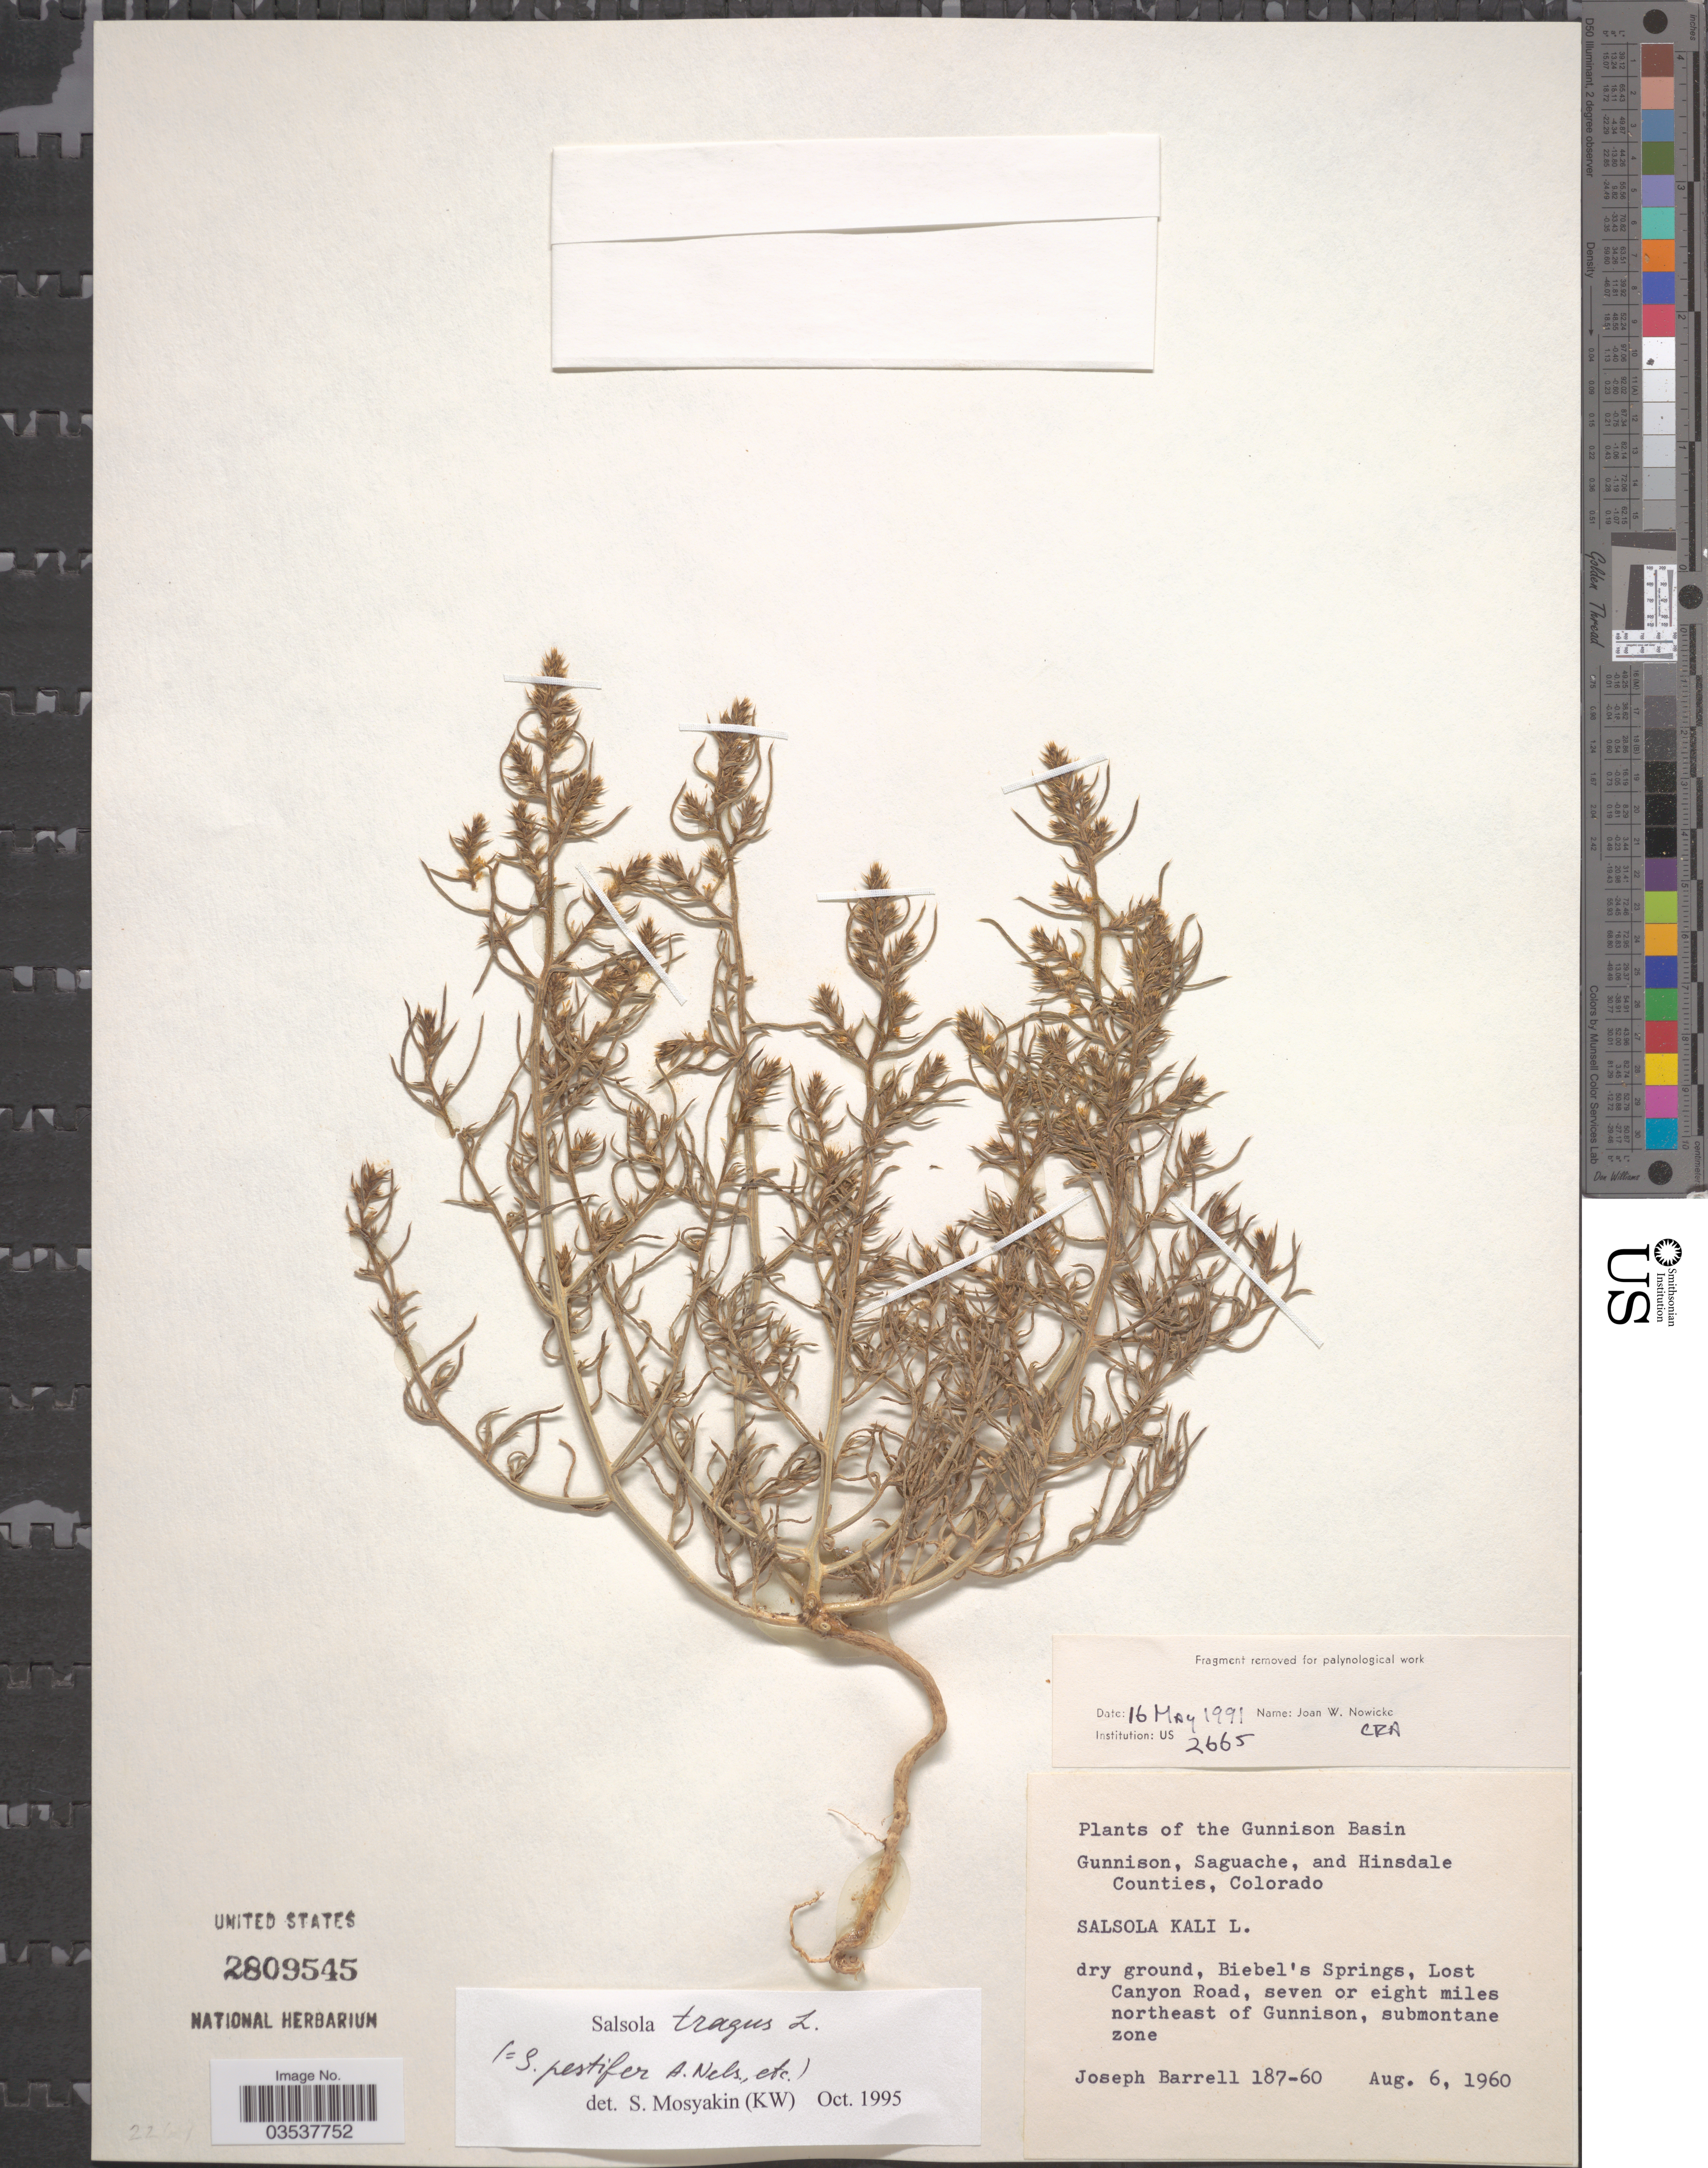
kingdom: Plantae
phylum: Tracheophyta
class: Magnoliopsida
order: Caryophyllales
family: Amaranthaceae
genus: Salsola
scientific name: Salsola kali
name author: L.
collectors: J. Barrell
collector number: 187-60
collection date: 1960-08-06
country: United States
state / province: Colorado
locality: The Gunnison Basin. Gunnison County. Biebel's Springs, Lost Canyon Road, seven or eight miles northeast of Gunnison.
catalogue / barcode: US 2809545